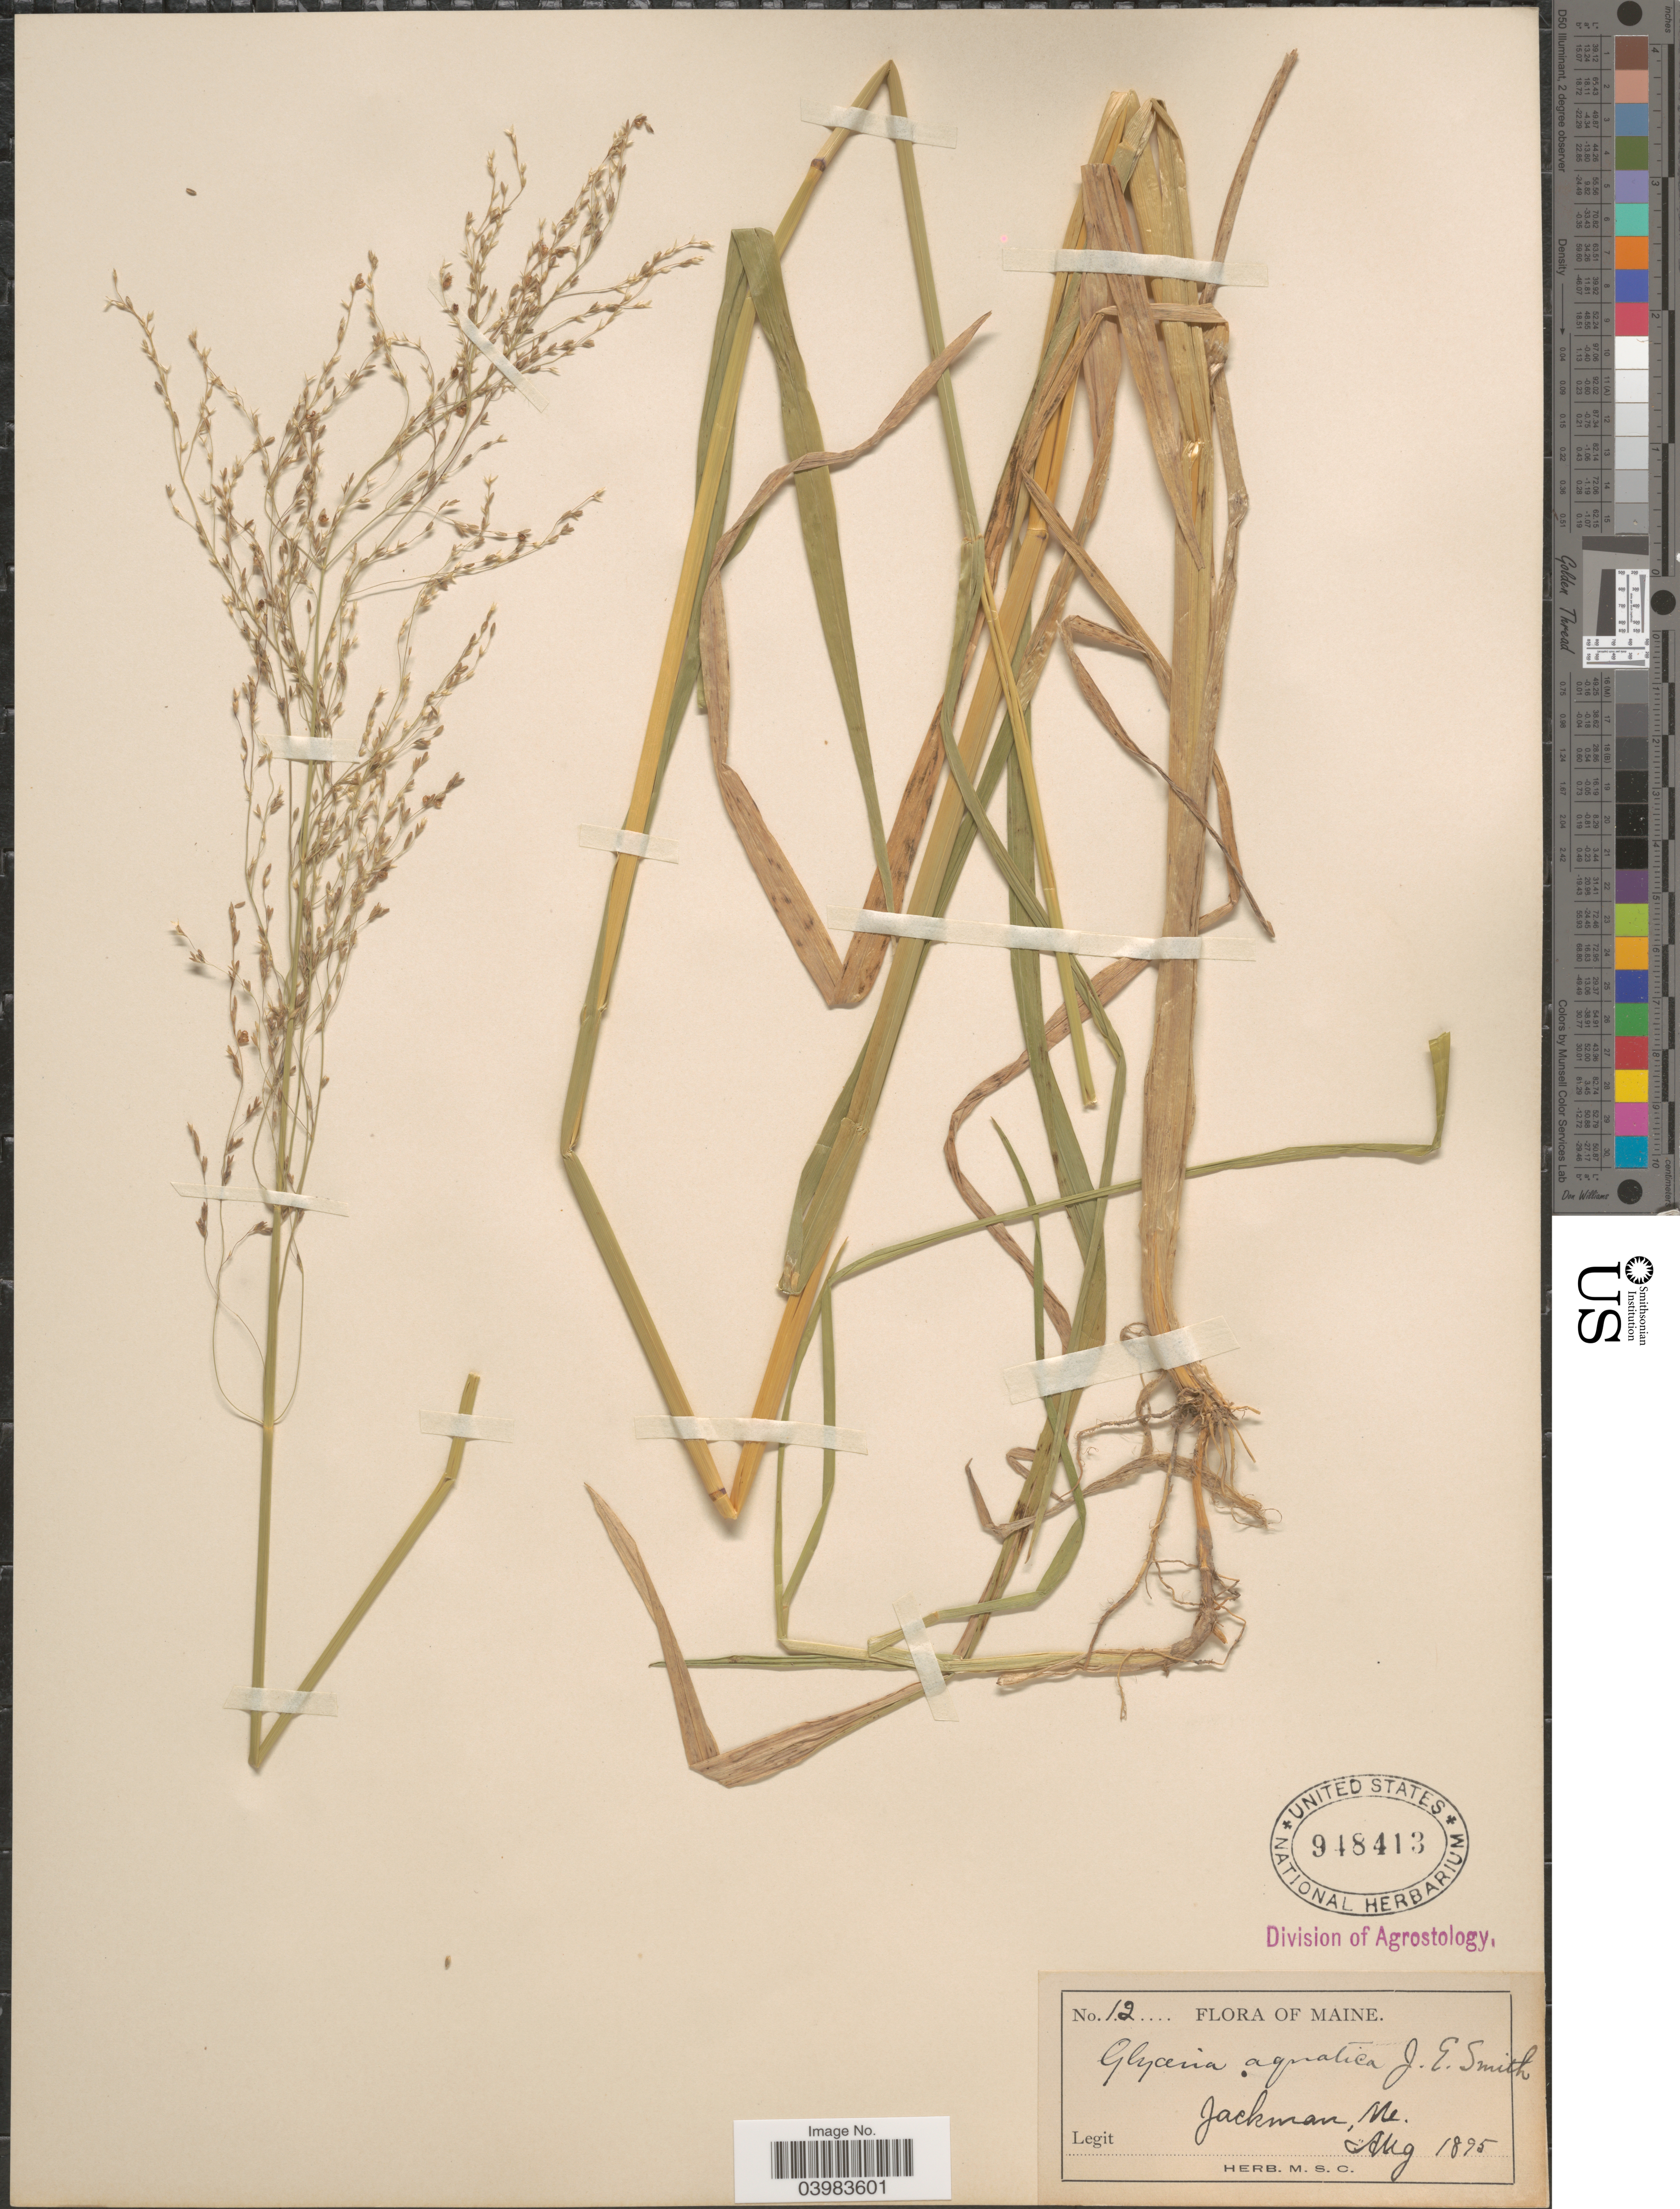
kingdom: Plantae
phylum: Tracheophyta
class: Liliopsida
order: Poales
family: Poaceae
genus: Glyceria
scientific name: Glyceria grandis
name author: S. Watson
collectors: Ex Herb. M. S. C.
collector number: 12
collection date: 1895-08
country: United States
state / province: Maine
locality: Jackman.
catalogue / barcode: US 948413